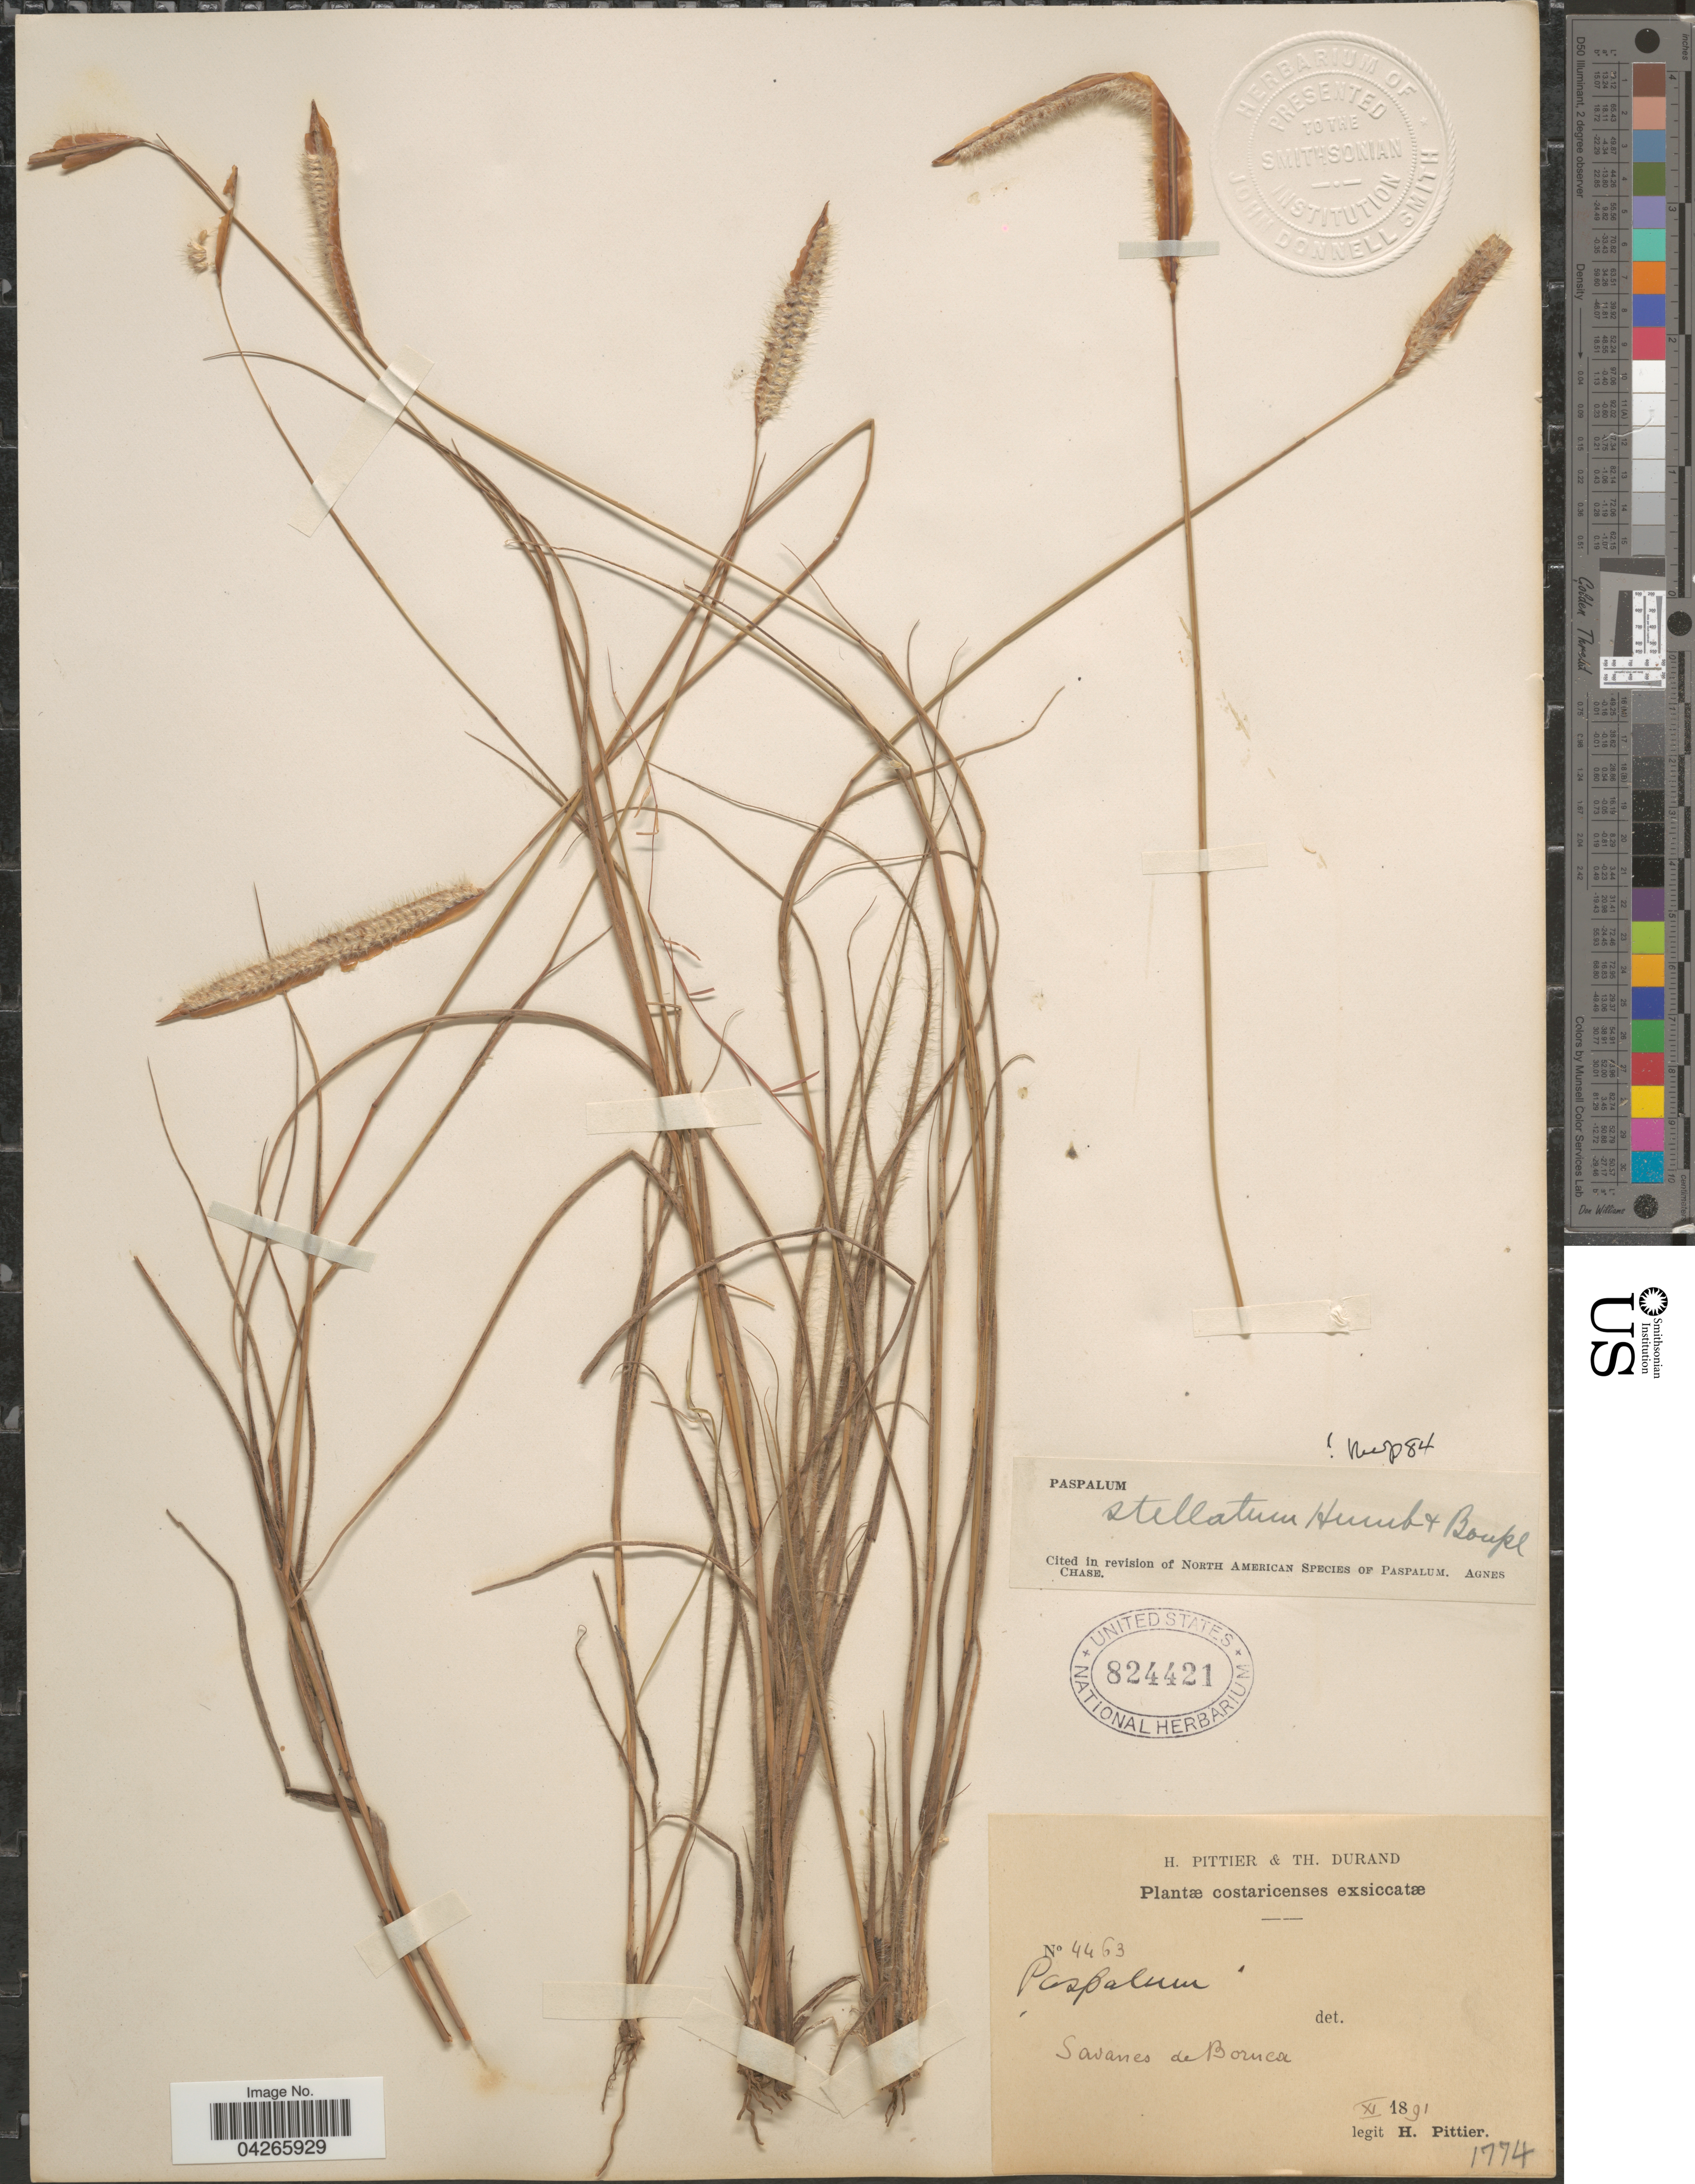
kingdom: Plantae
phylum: Tracheophyta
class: Liliopsida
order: Poales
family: Poaceae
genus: Paspalum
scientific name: Paspalum stellatum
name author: Humb. & Bonpl. ex Flüggé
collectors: H. F. Pittier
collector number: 4463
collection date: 1891-11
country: Costa Rica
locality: Savanes de Boruca.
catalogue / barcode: US 824421